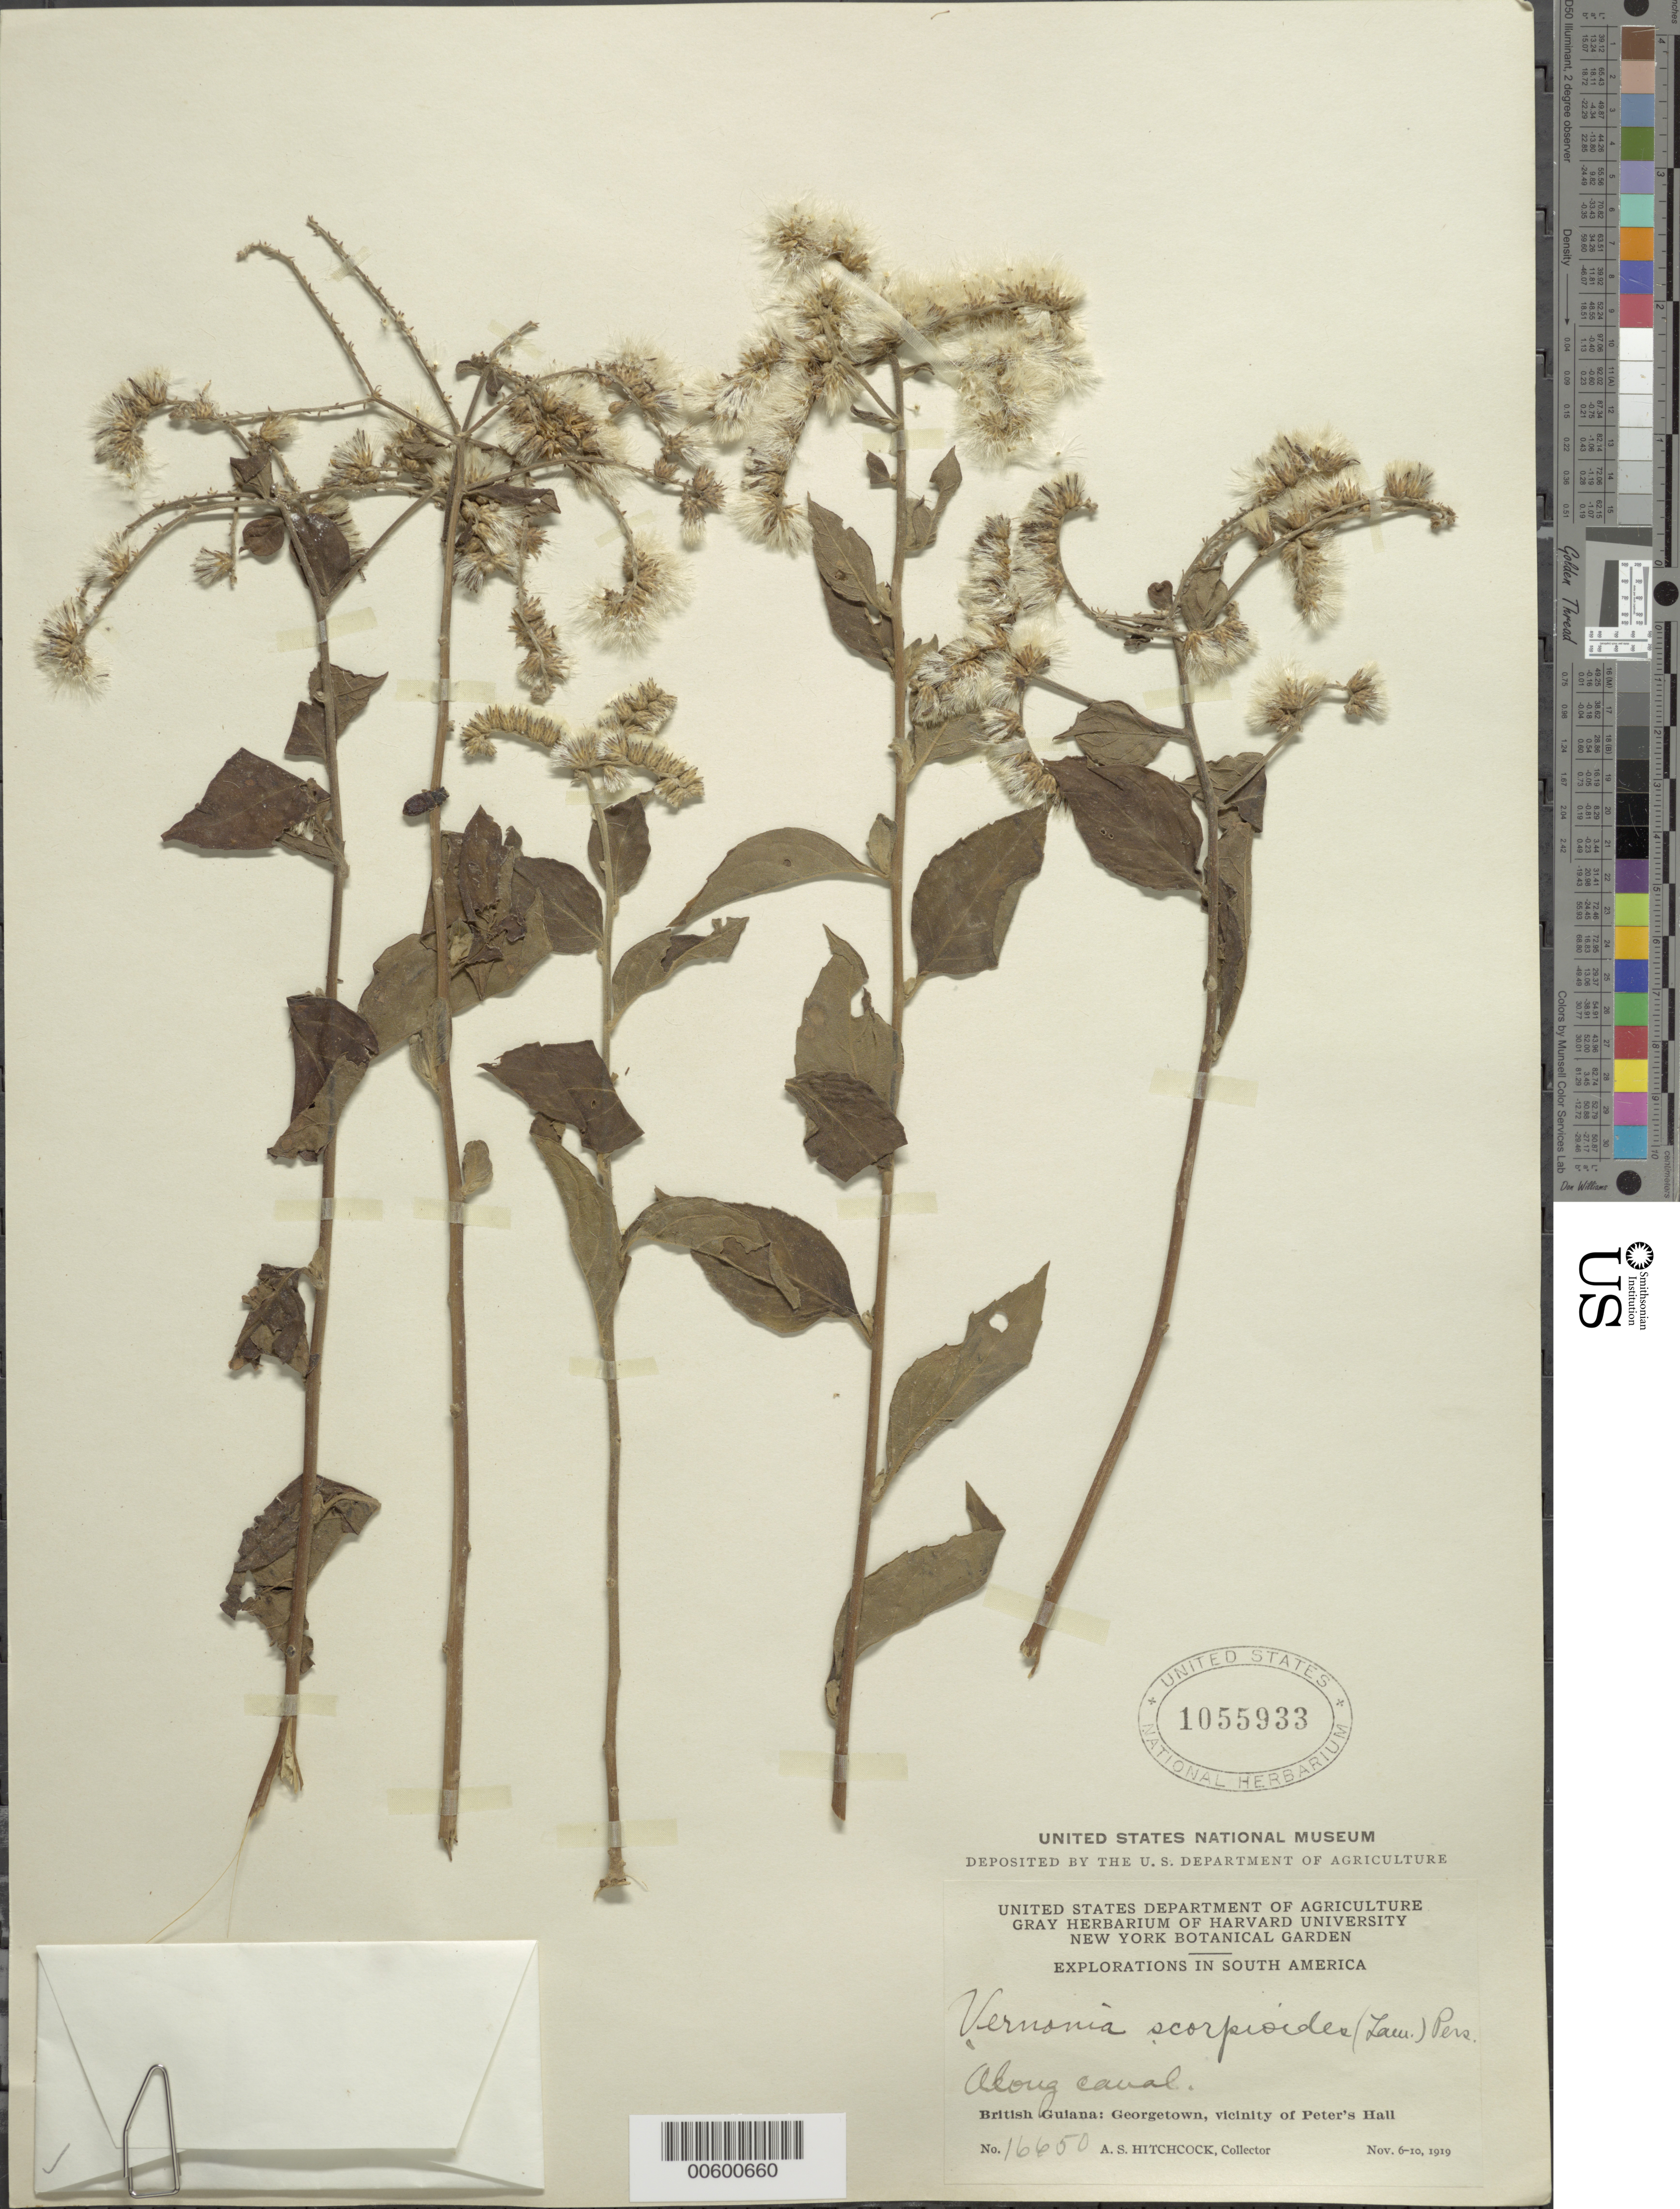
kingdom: Plantae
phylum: Tracheophyta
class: Magnoliopsida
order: Asterales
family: Asteraceae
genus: Cyrtocymura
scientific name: Cyrtocymura scorpioides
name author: (Lam.) H. Rob.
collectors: A. S. Hitchcock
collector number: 16650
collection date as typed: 6-Nov-19 to 10-Nov-19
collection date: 1919-11-06/1919-11-10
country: Guyana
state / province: Demerara-Mahaica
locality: Georgetown, vic. of Peter's Hall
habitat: Along canal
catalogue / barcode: US 1055933